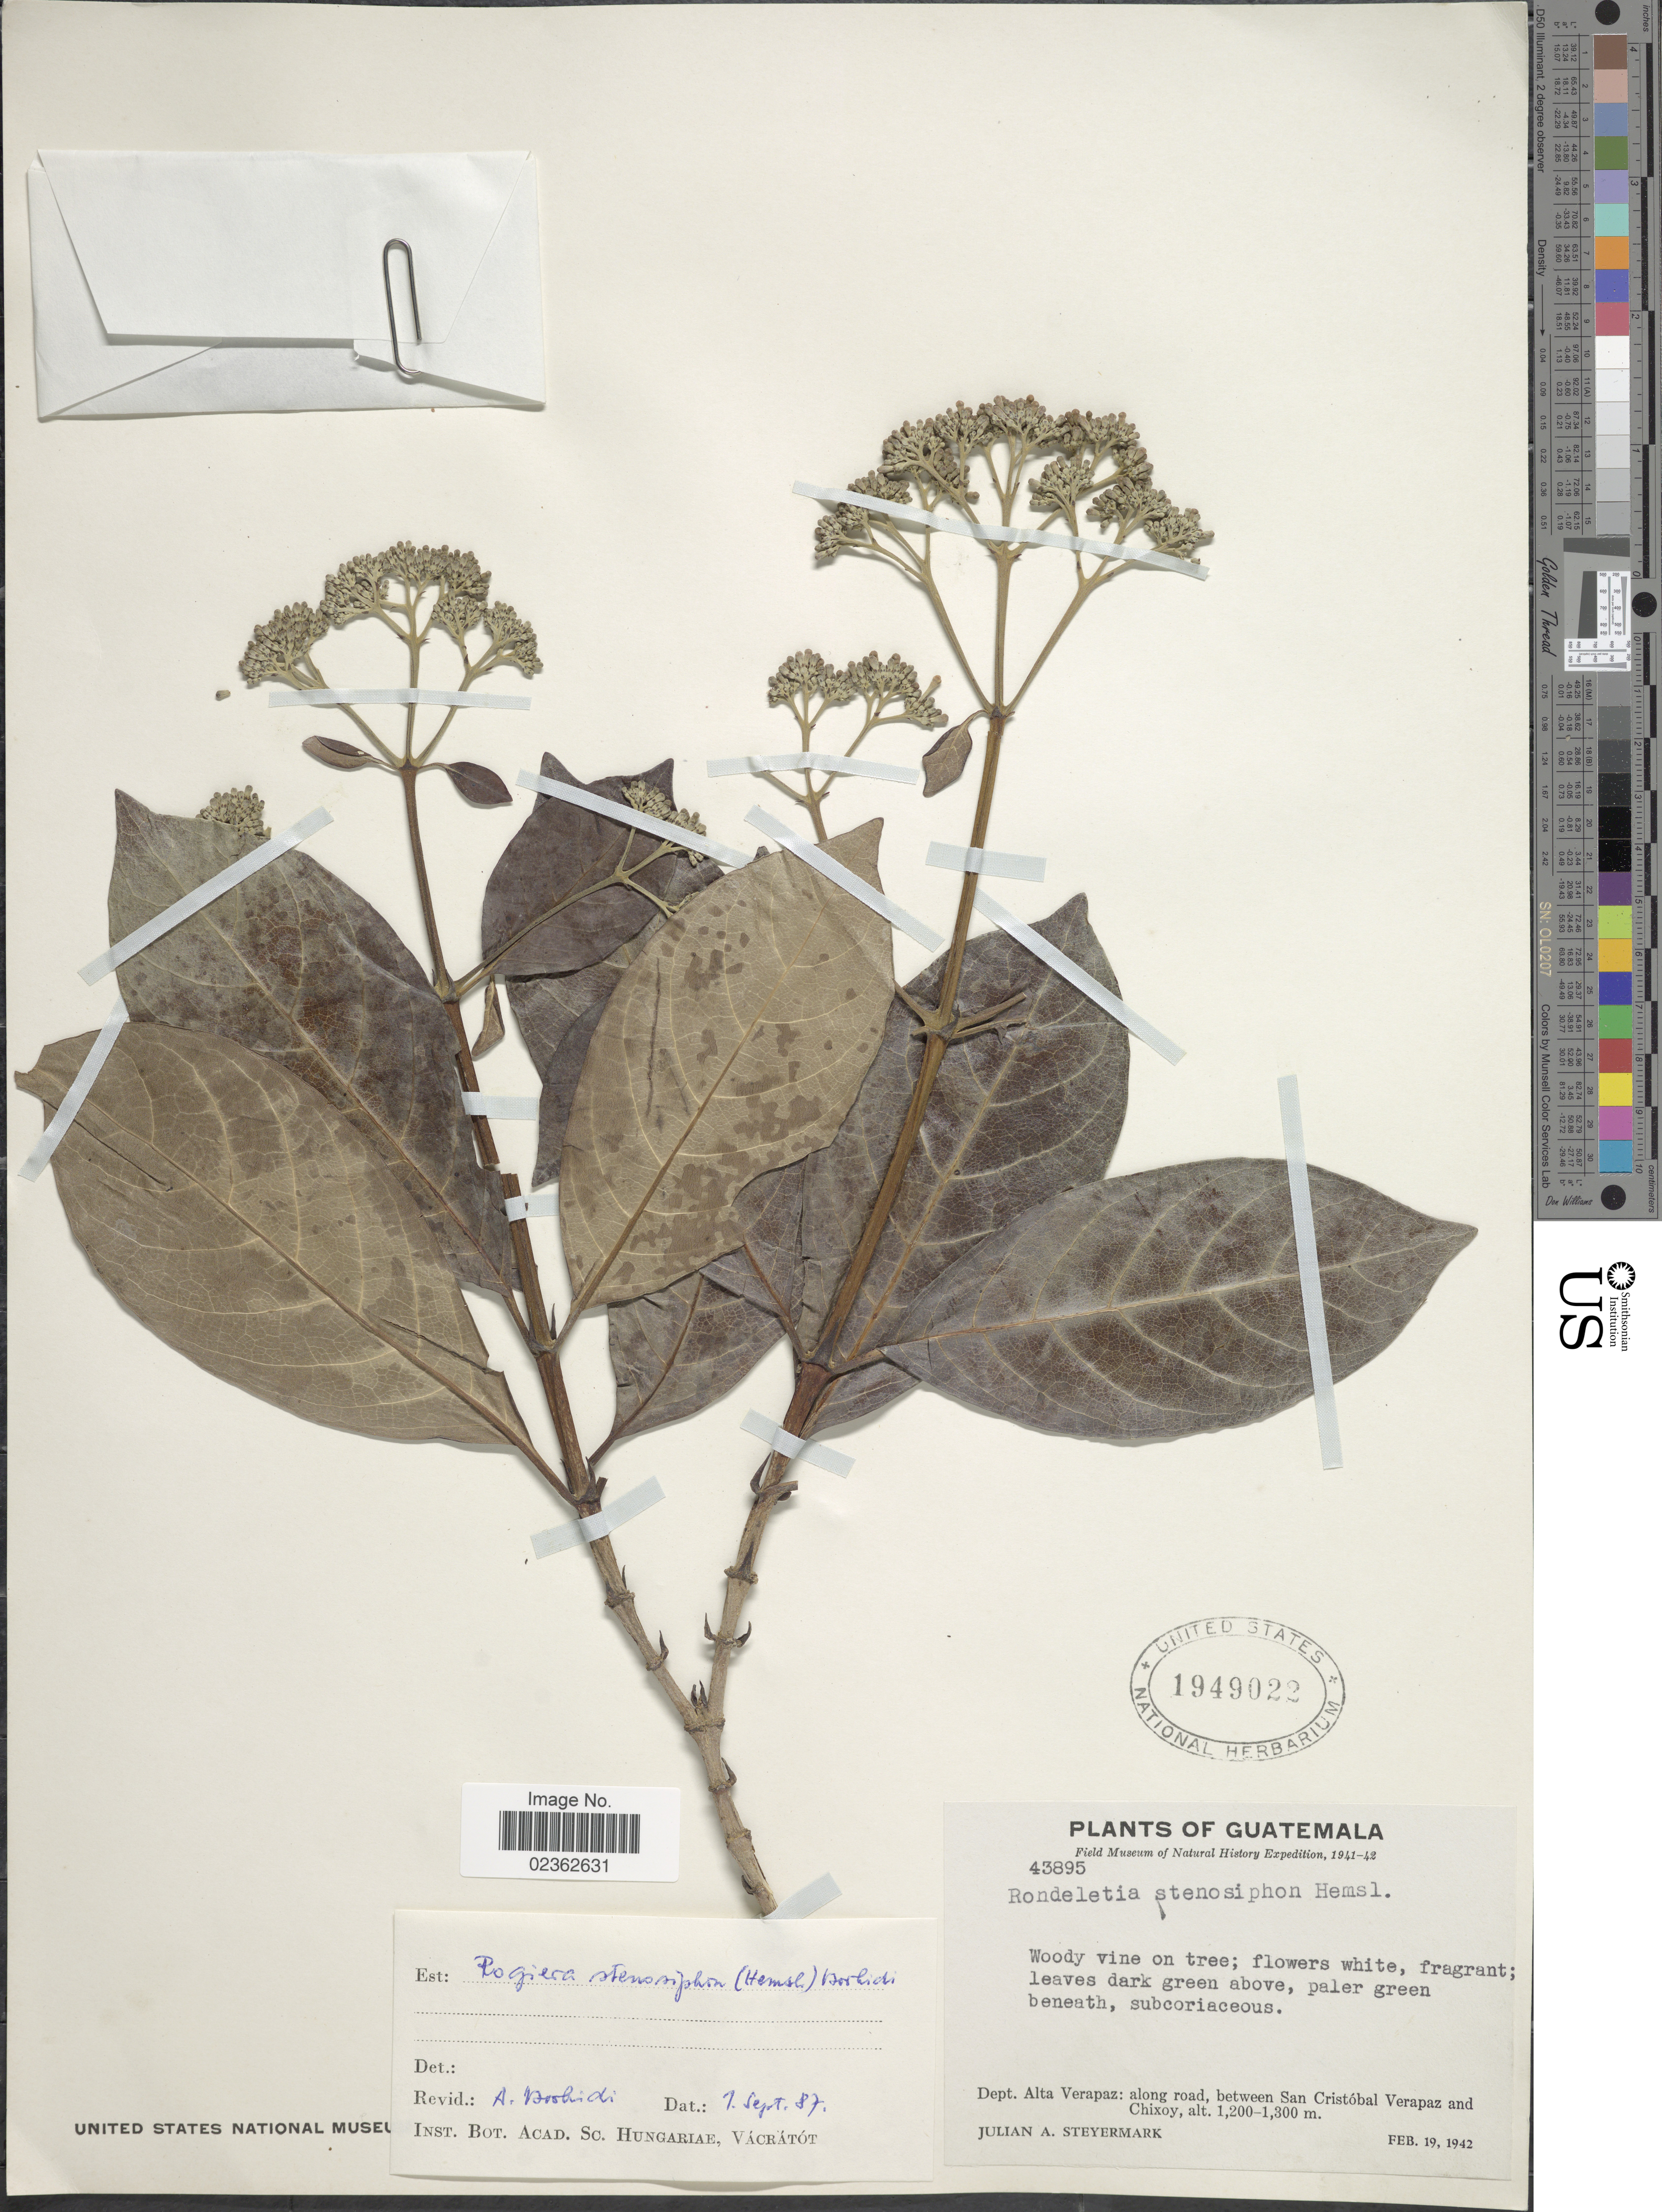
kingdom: Plantae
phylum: Tracheophyta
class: Magnoliopsida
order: Gentianales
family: Rubiaceae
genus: Rogiera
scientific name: Rogiera stenosiphon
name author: (Hemsl.) Borhidi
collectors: J. Steyermark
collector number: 43895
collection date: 1942-02-19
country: Guatemala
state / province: Alta Verapaz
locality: Along road, between San Cristobal Verapaz and Chixoy.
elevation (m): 1200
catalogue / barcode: US 1949022